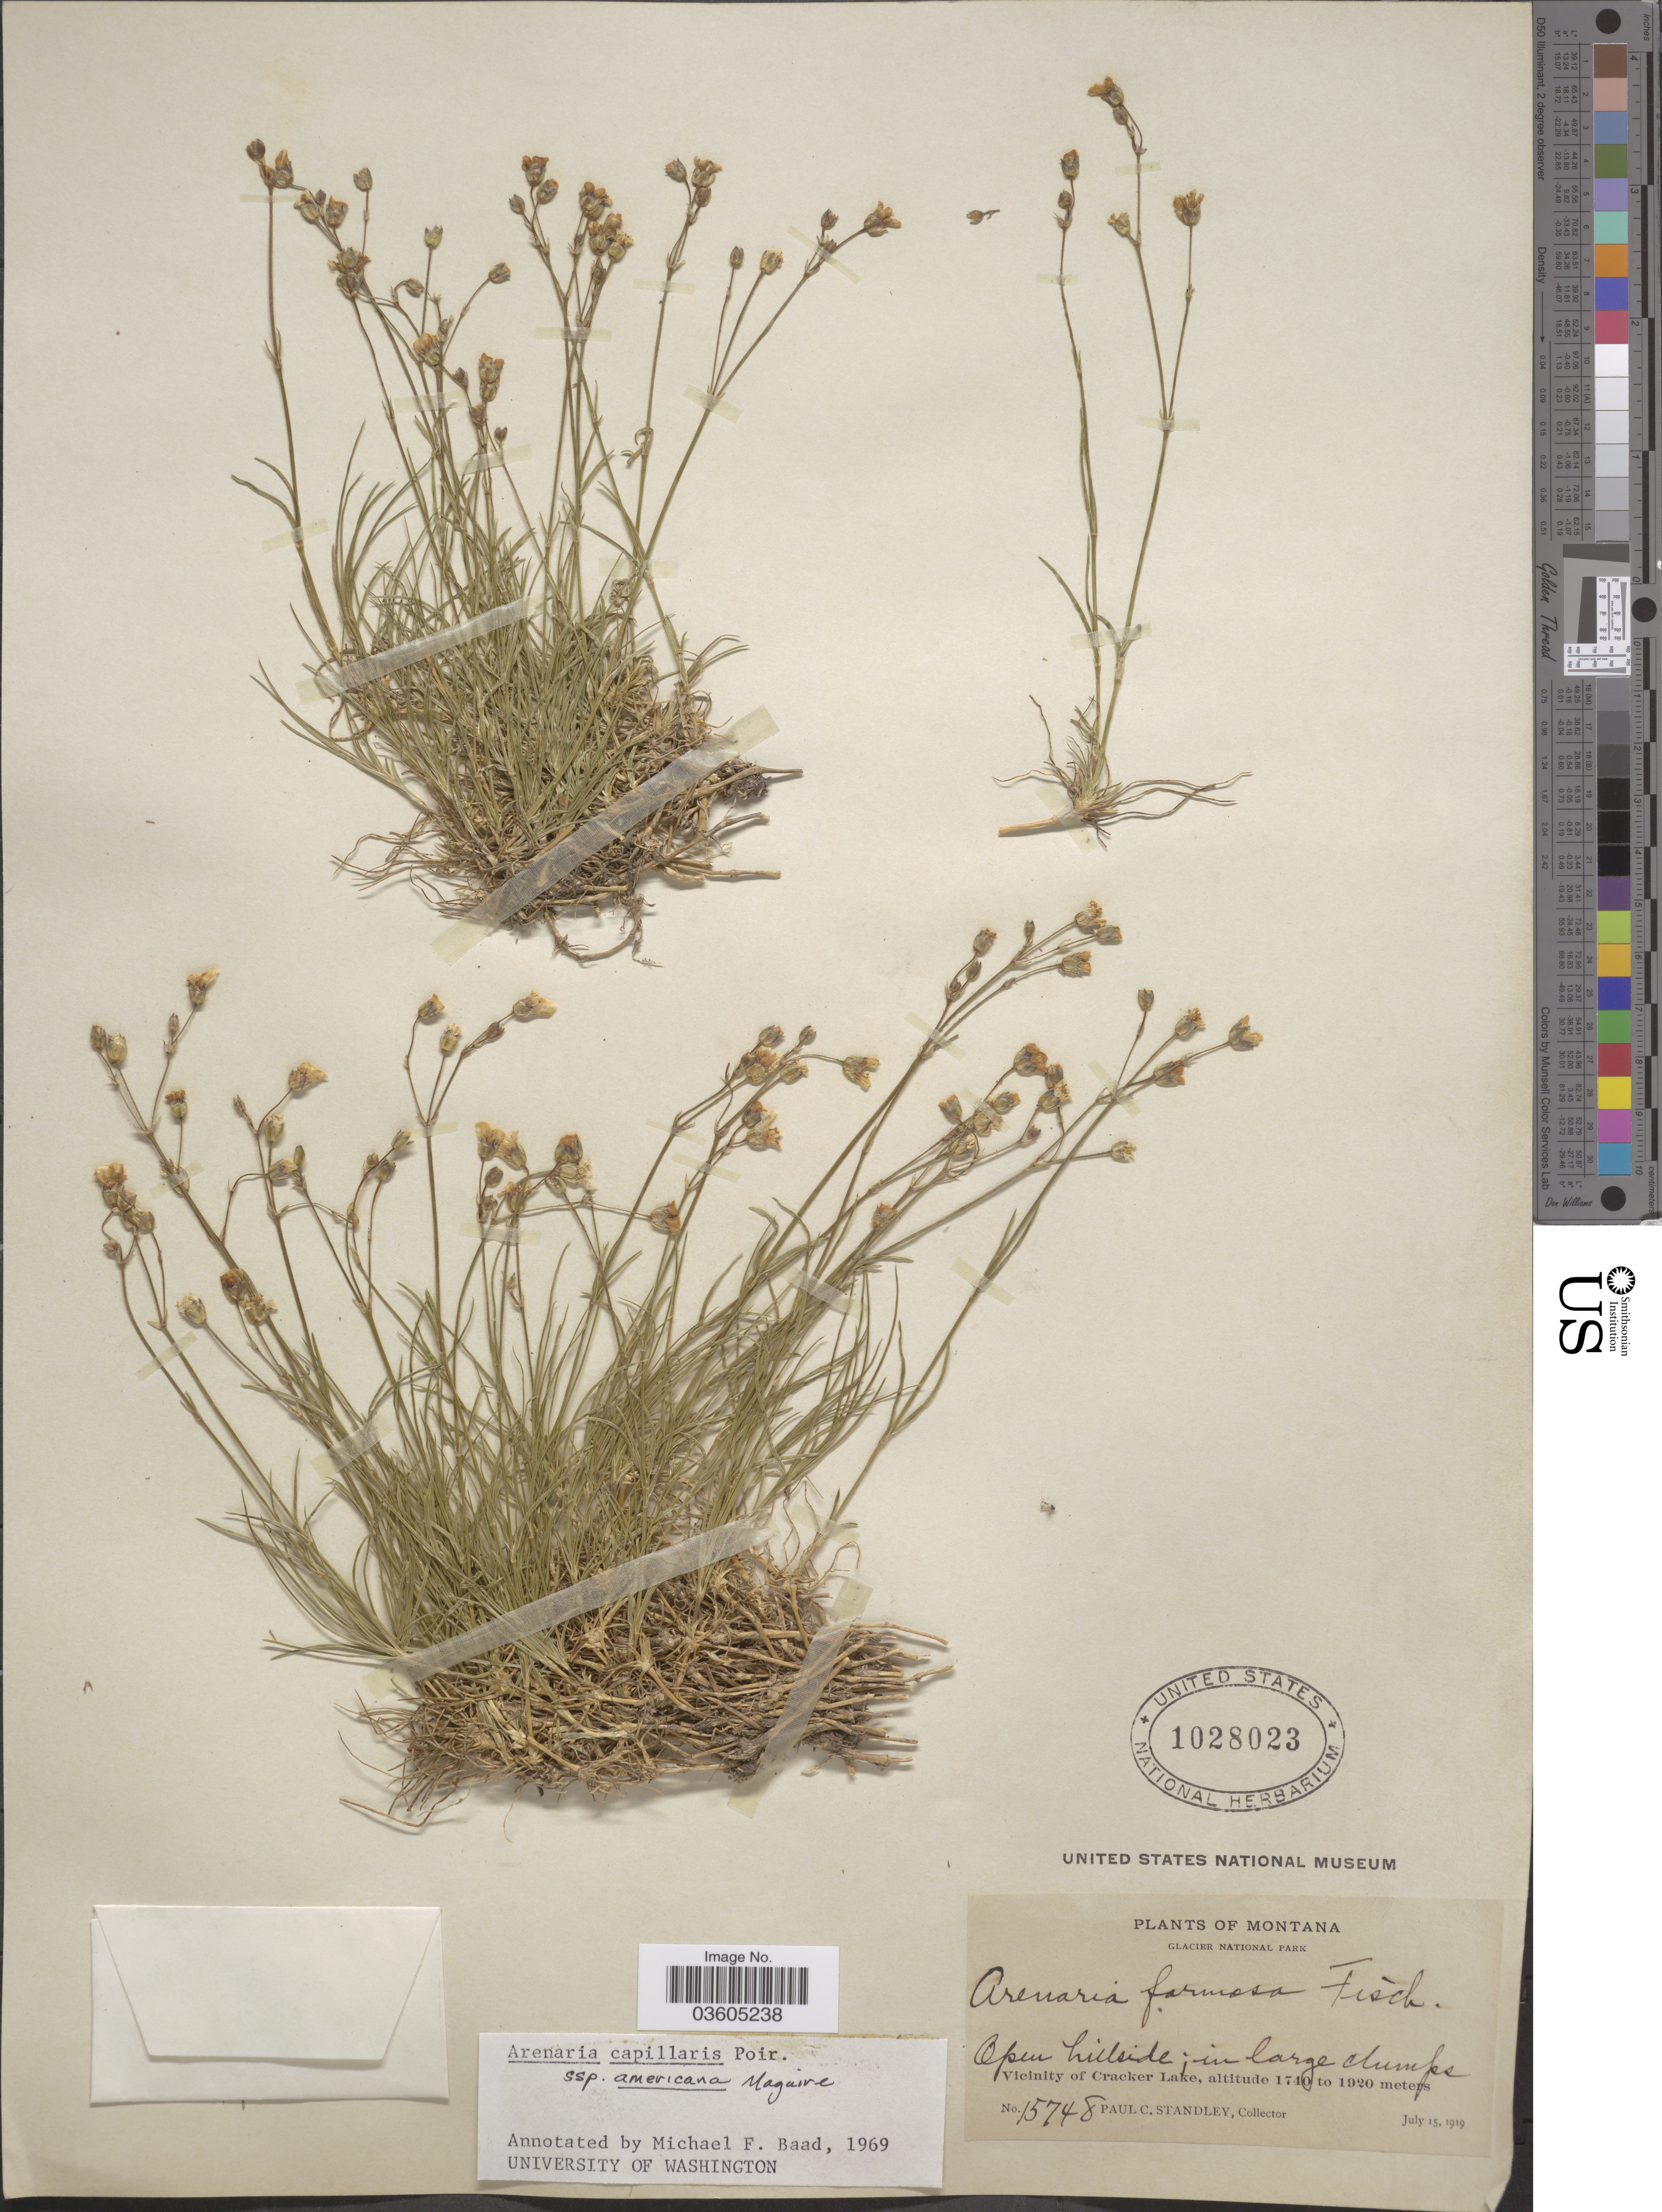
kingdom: Plantae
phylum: Tracheophyta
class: Magnoliopsida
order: Caryophyllales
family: Caryophyllaceae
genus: Eremogone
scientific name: Eremogone capillaris var. americana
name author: (Maguire) R.L. Hartm. & Rabeler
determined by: U.S. National Herbarium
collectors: P. C. Standley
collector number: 15748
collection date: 1919-07-15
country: United States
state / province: Montana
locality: Glacier National Park. Vicinity of Cracker Lake.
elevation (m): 1740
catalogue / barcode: US 1028023